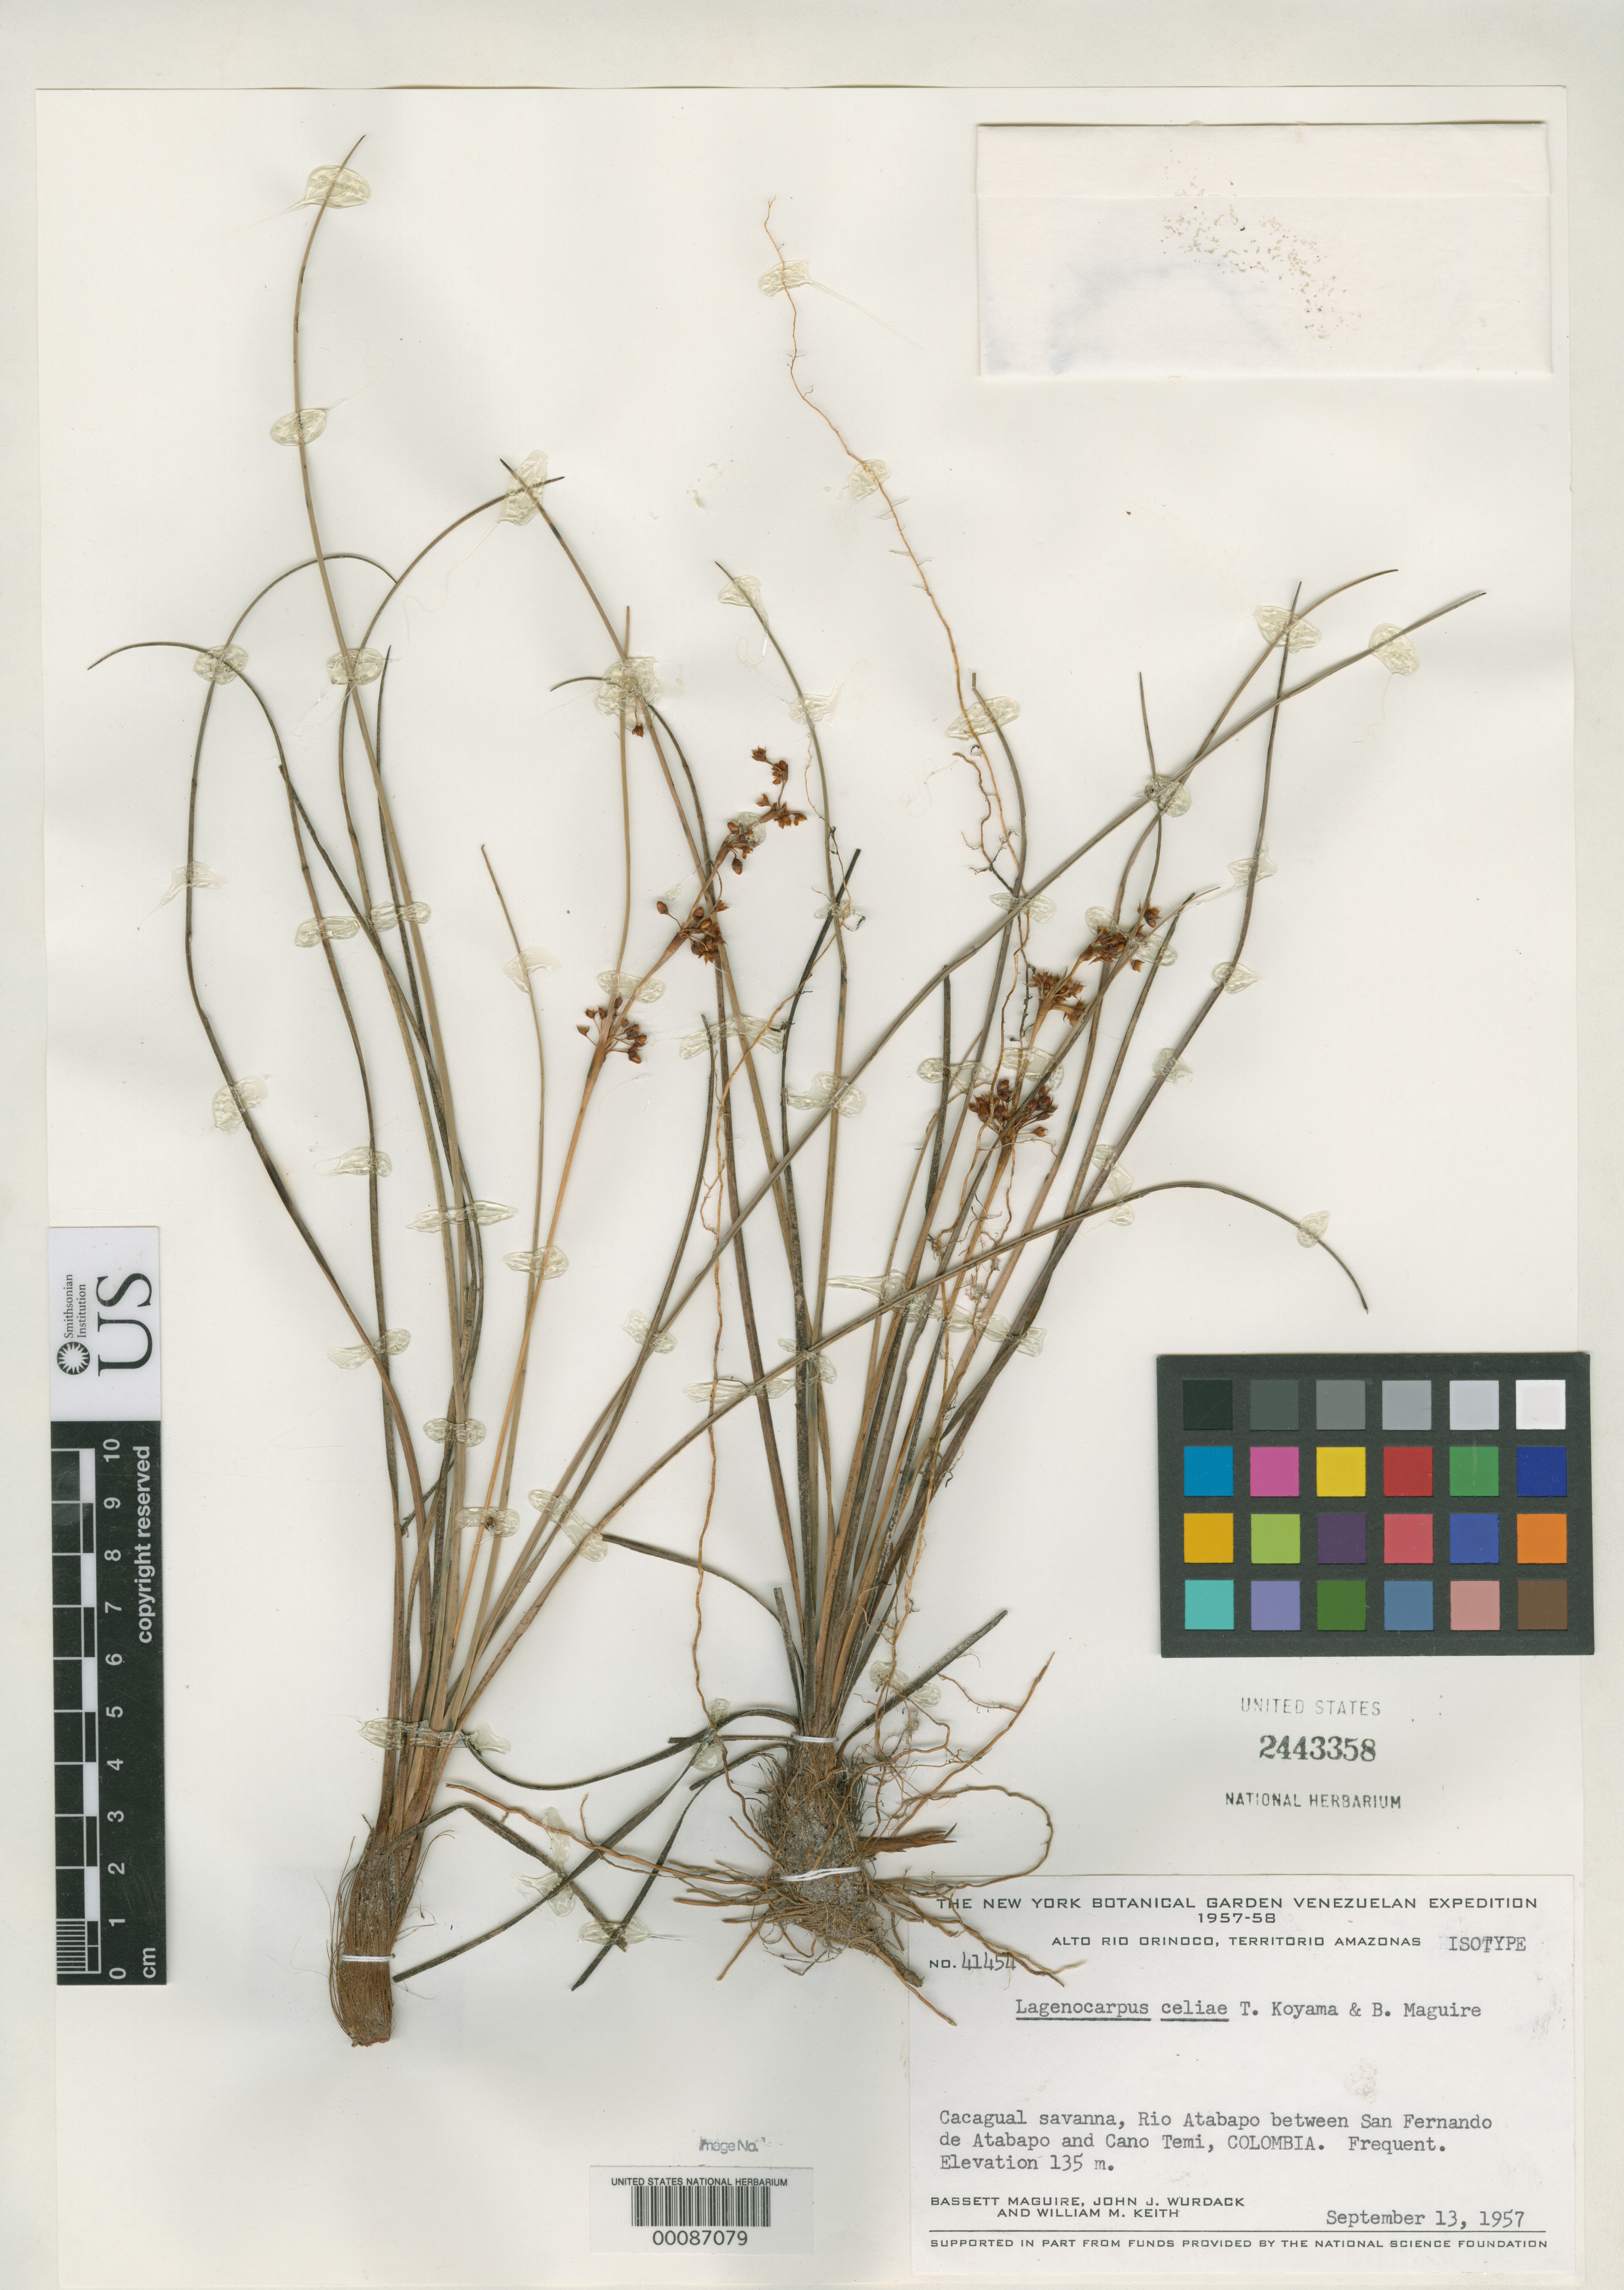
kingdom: Plantae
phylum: Tracheophyta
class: Liliopsida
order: Poales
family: Cyperaceae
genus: Lagenocarpus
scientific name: Lagenocarpus celiae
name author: T. Koyama & Maguire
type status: Isotype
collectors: B. Maguire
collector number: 41454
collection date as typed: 13 Sep 1957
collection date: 1957-09-13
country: Colombia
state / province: Vaupés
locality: Rio Atabapo, San Fernando de Atabapo.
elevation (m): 135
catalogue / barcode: US 2443358